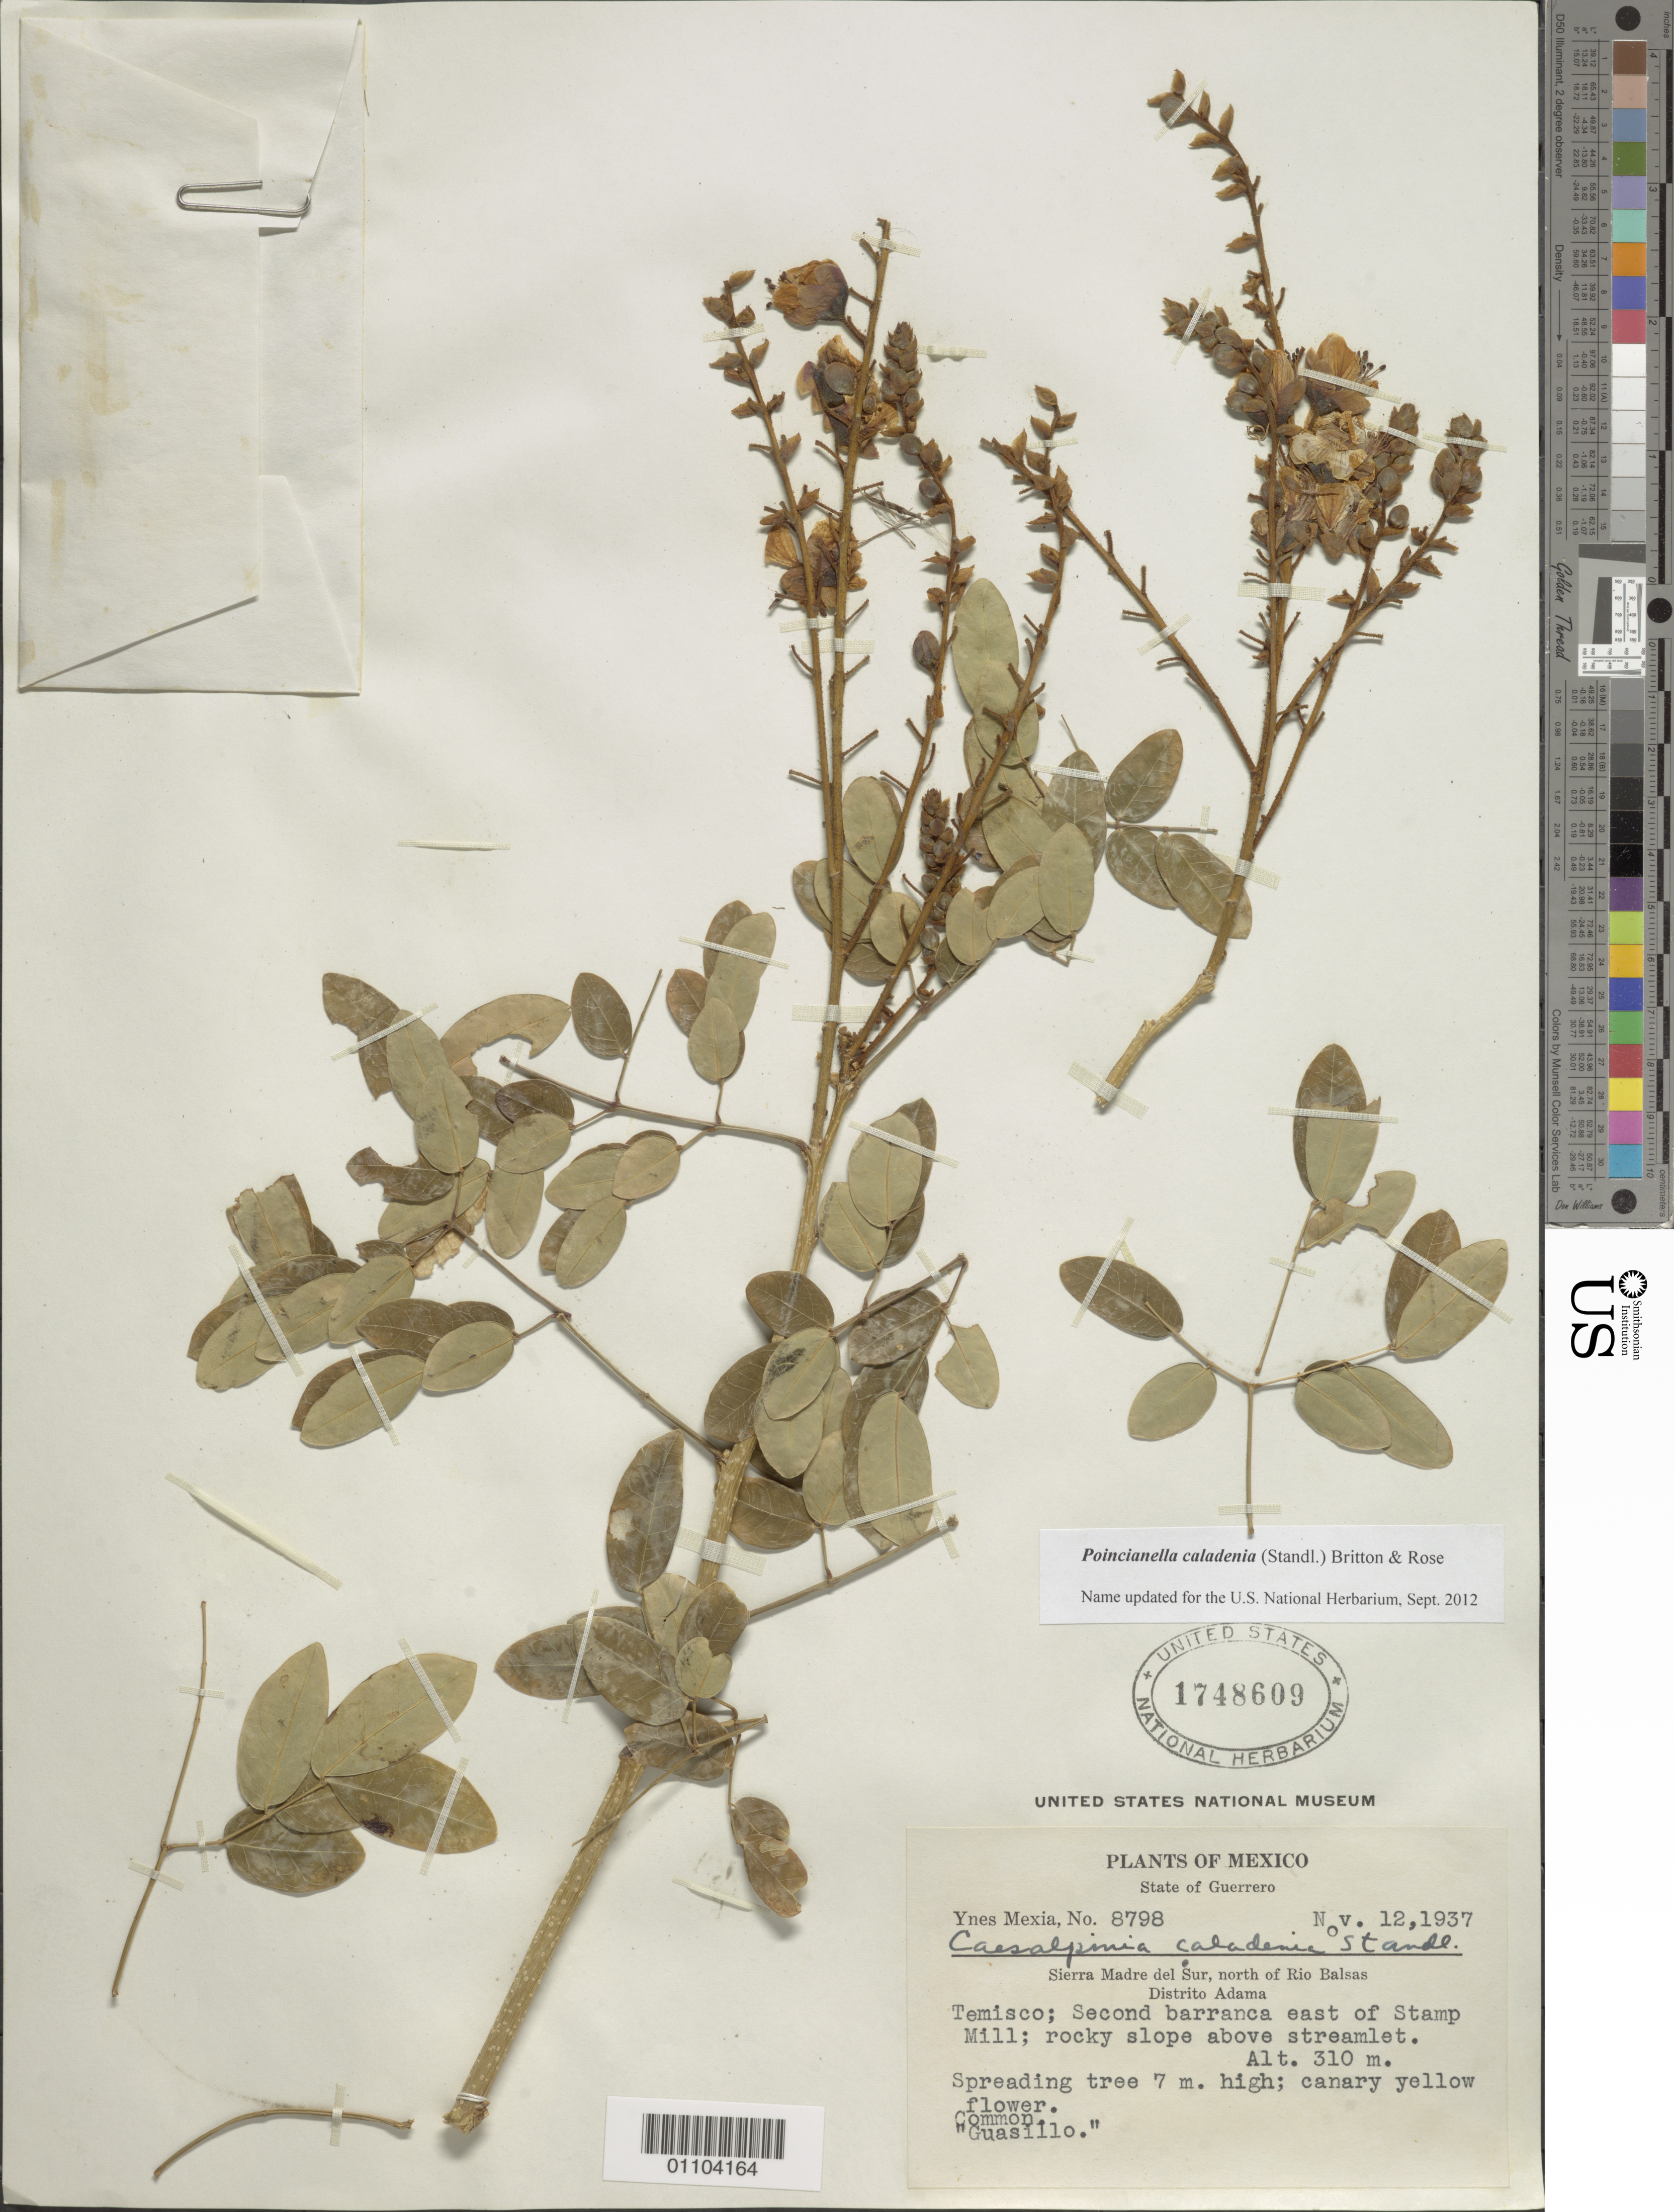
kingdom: Plantae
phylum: Tracheophyta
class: Magnoliopsida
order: Fabales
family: Fabaceae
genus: Erythrostemon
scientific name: Erythrostemon caladenia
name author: (Standl.) Gagnon & G.P. Lewis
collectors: Y. Mexia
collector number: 8798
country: Mexico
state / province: Guerrero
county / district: Adama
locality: Temisco, E of Stamp Mill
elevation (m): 310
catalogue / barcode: US 1748609